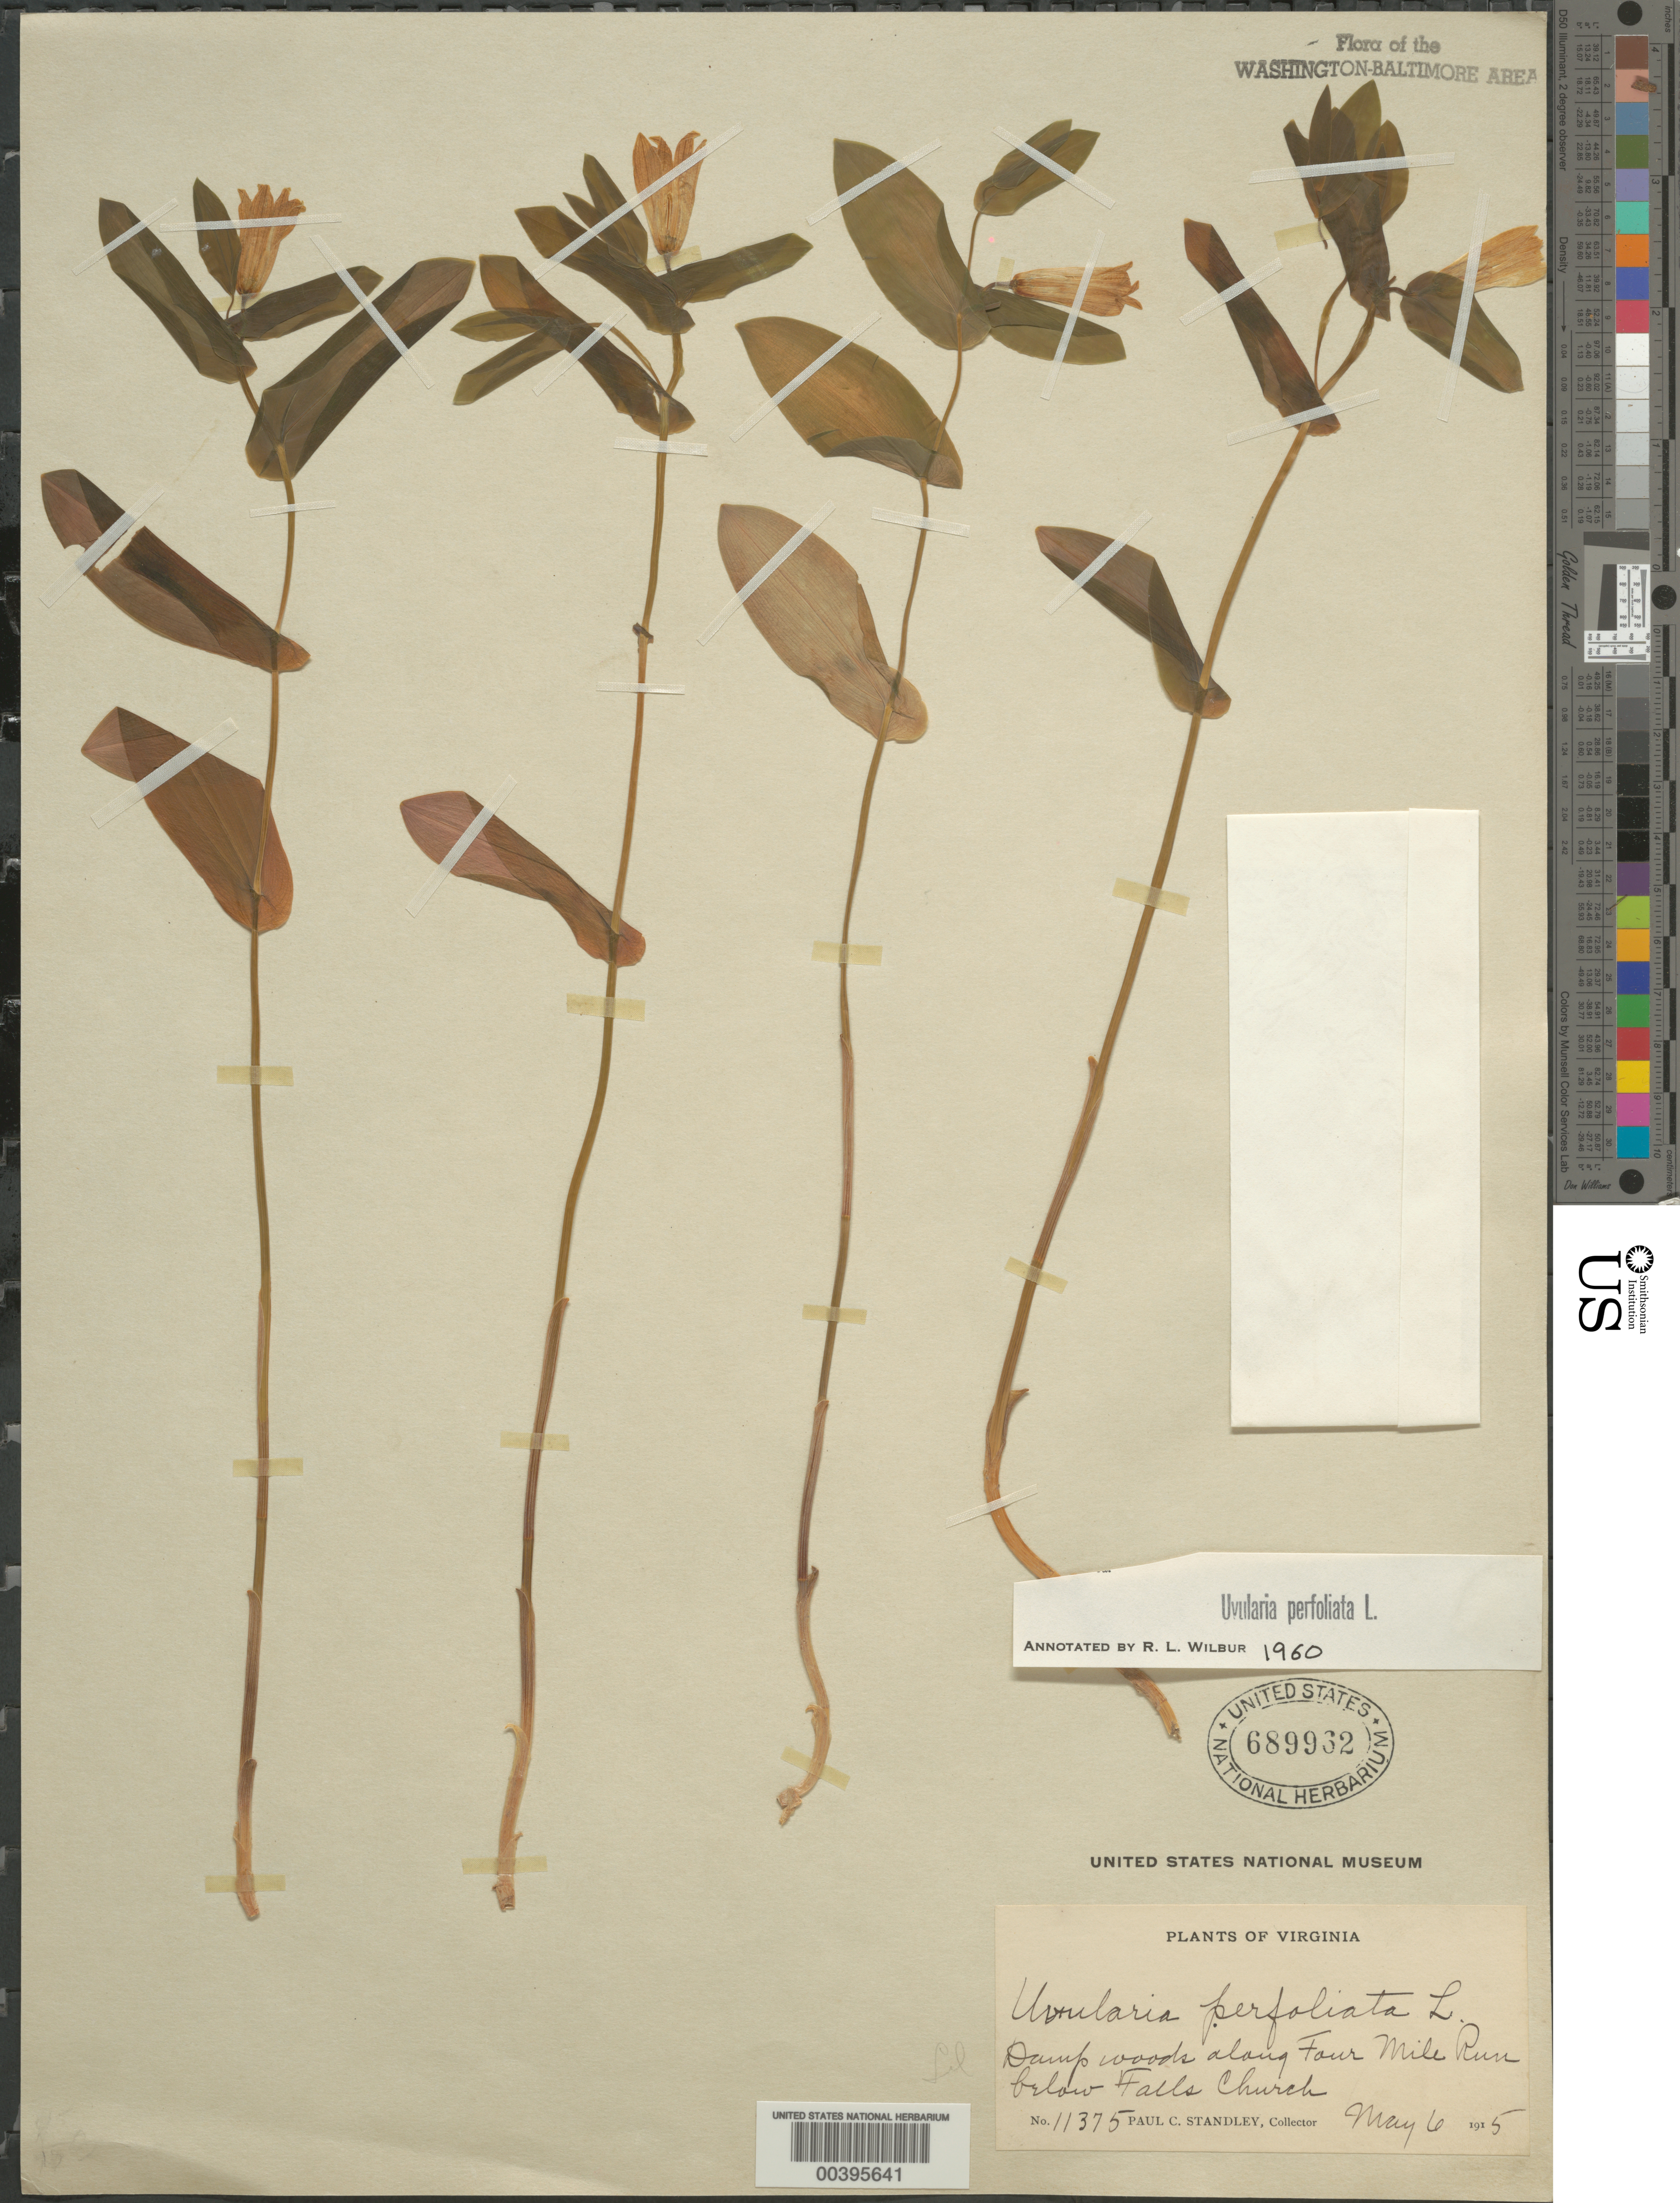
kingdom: Plantae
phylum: Tracheophyta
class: Liliopsida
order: Liliales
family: Colchicaceae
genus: Uvularia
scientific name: Uvularia perfoliata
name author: L.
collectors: P. C. Standley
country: United States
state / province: Virginia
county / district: Arlington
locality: Four Mile Run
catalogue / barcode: US 689962